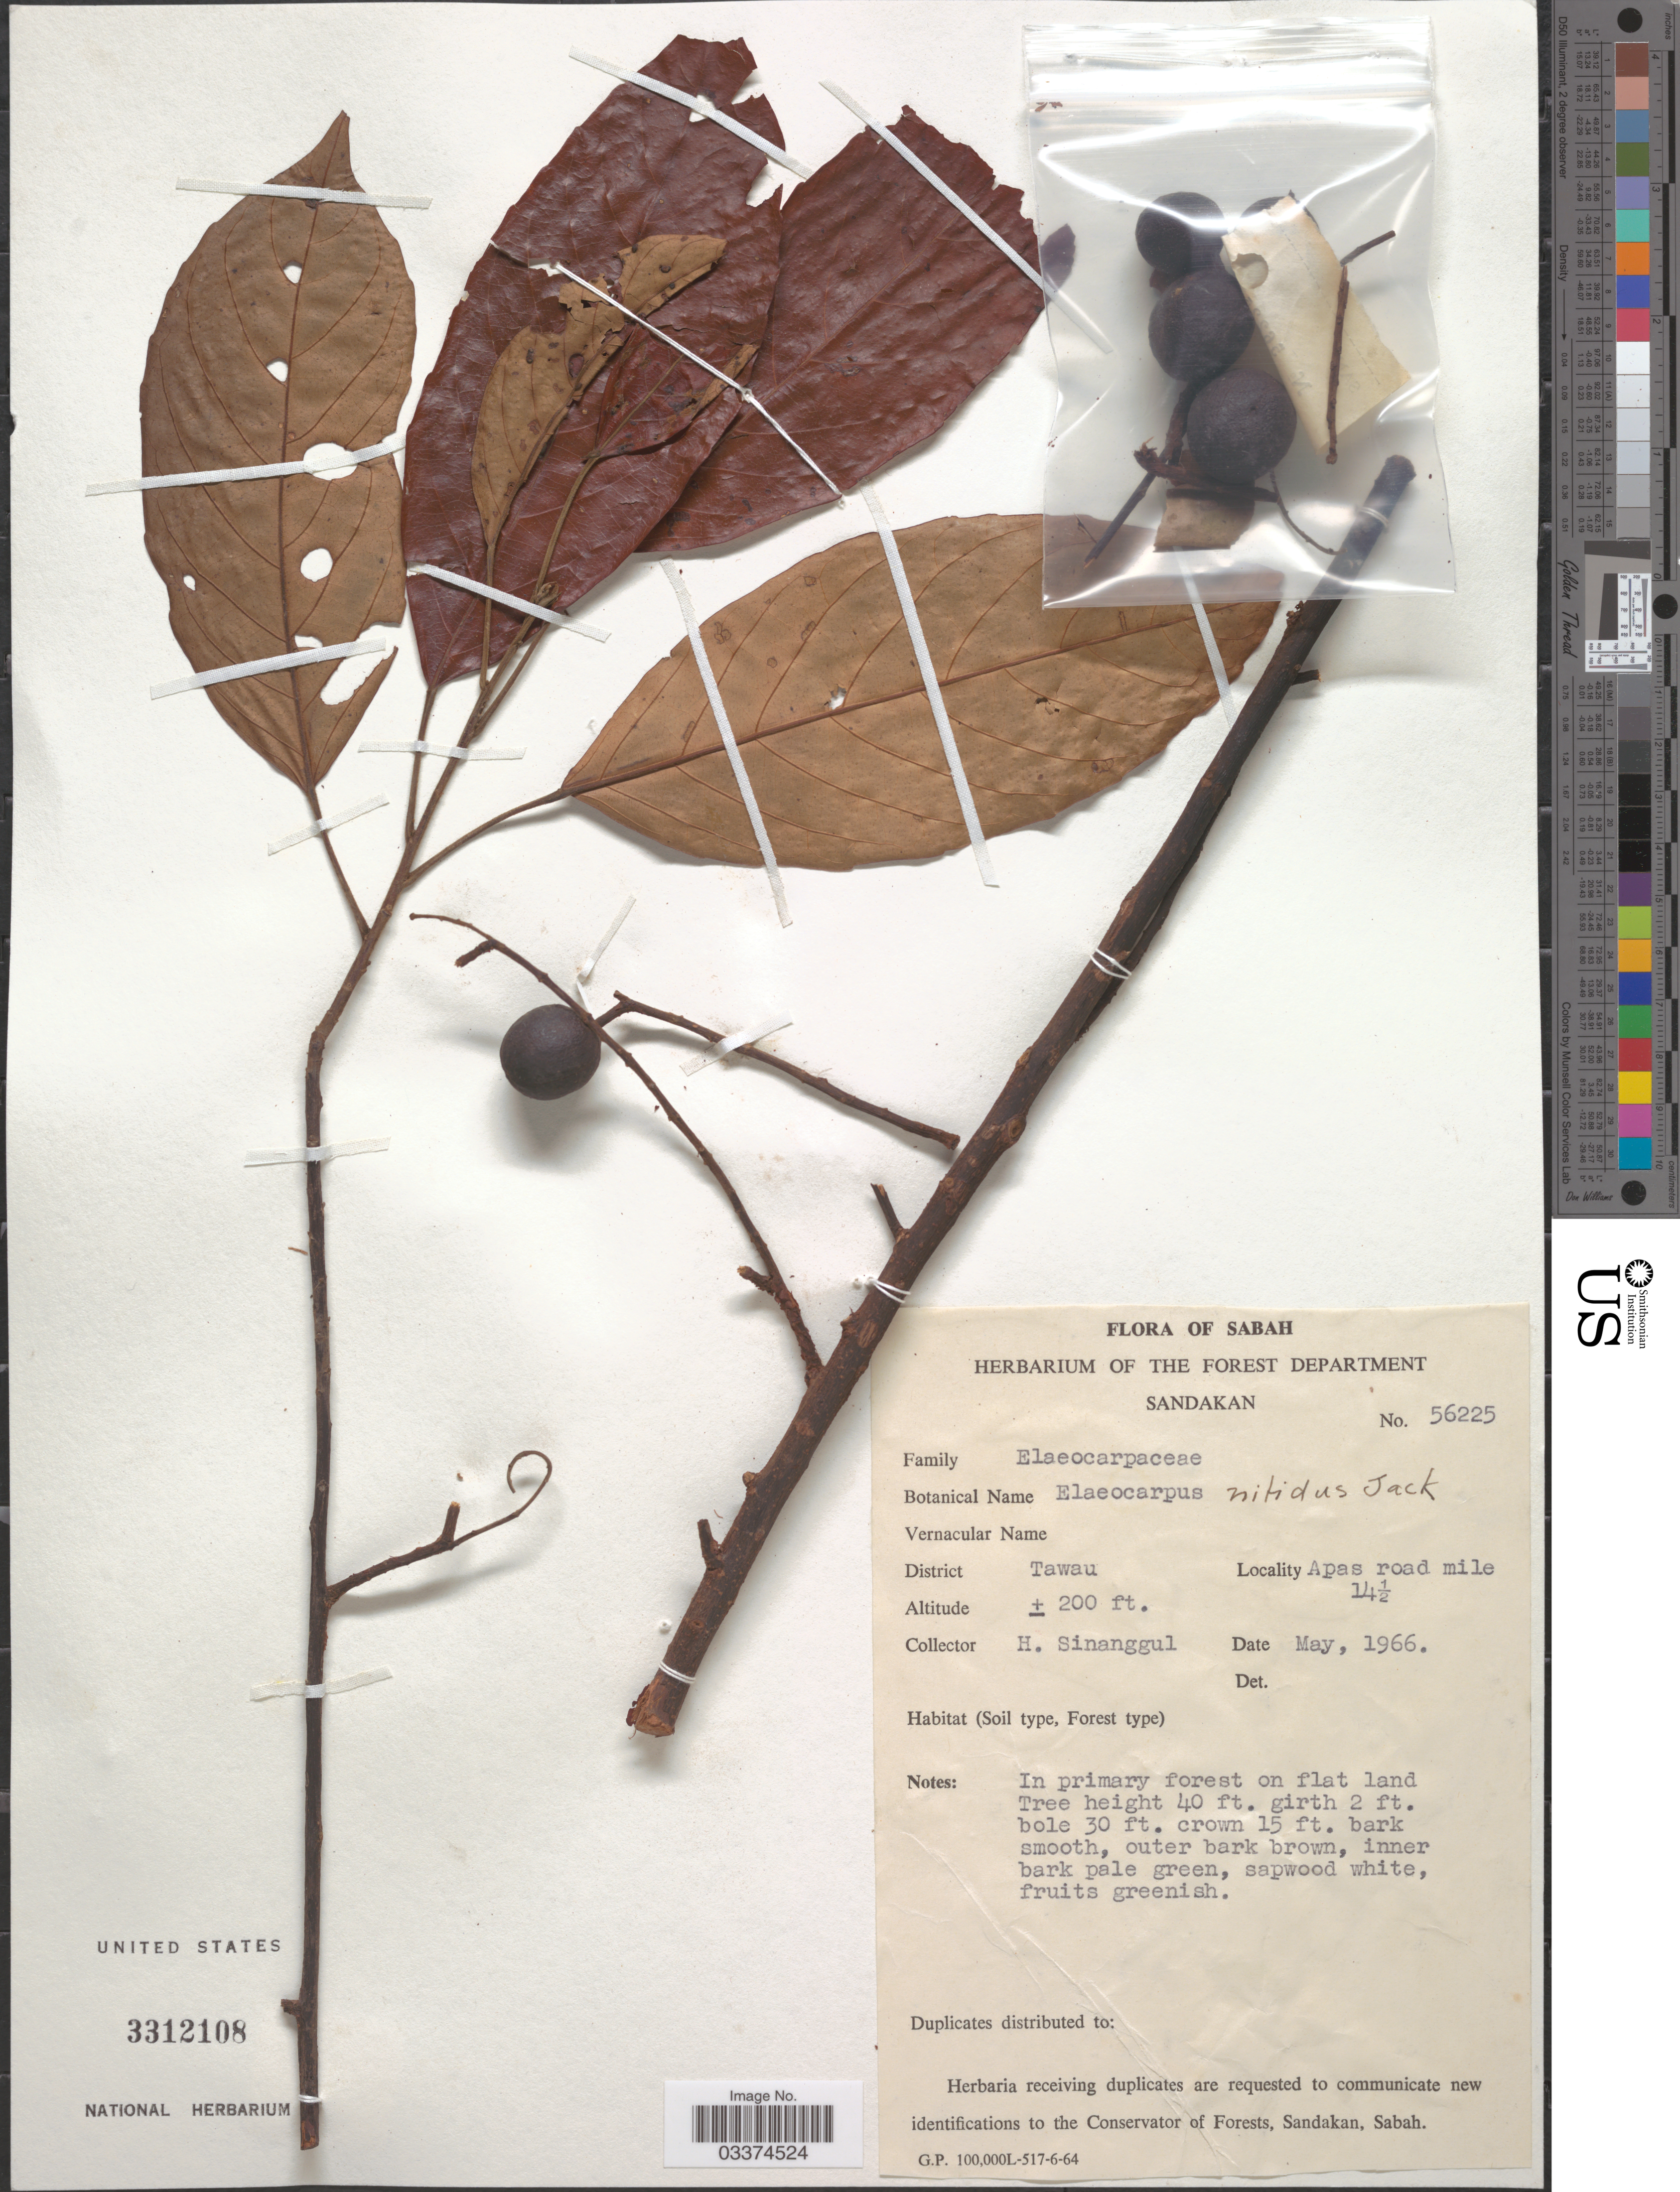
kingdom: Plantae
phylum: Tracheophyta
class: Magnoliopsida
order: Oxalidales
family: Elaeocarpaceae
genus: Elaeocarpus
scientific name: Elaeocarpus nitidus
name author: Jack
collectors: H. Sinanggul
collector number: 56225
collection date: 1966-05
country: Malaysia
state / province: Sabah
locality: District Tawau, Apas road mile 14½.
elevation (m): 61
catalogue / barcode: US 3312108